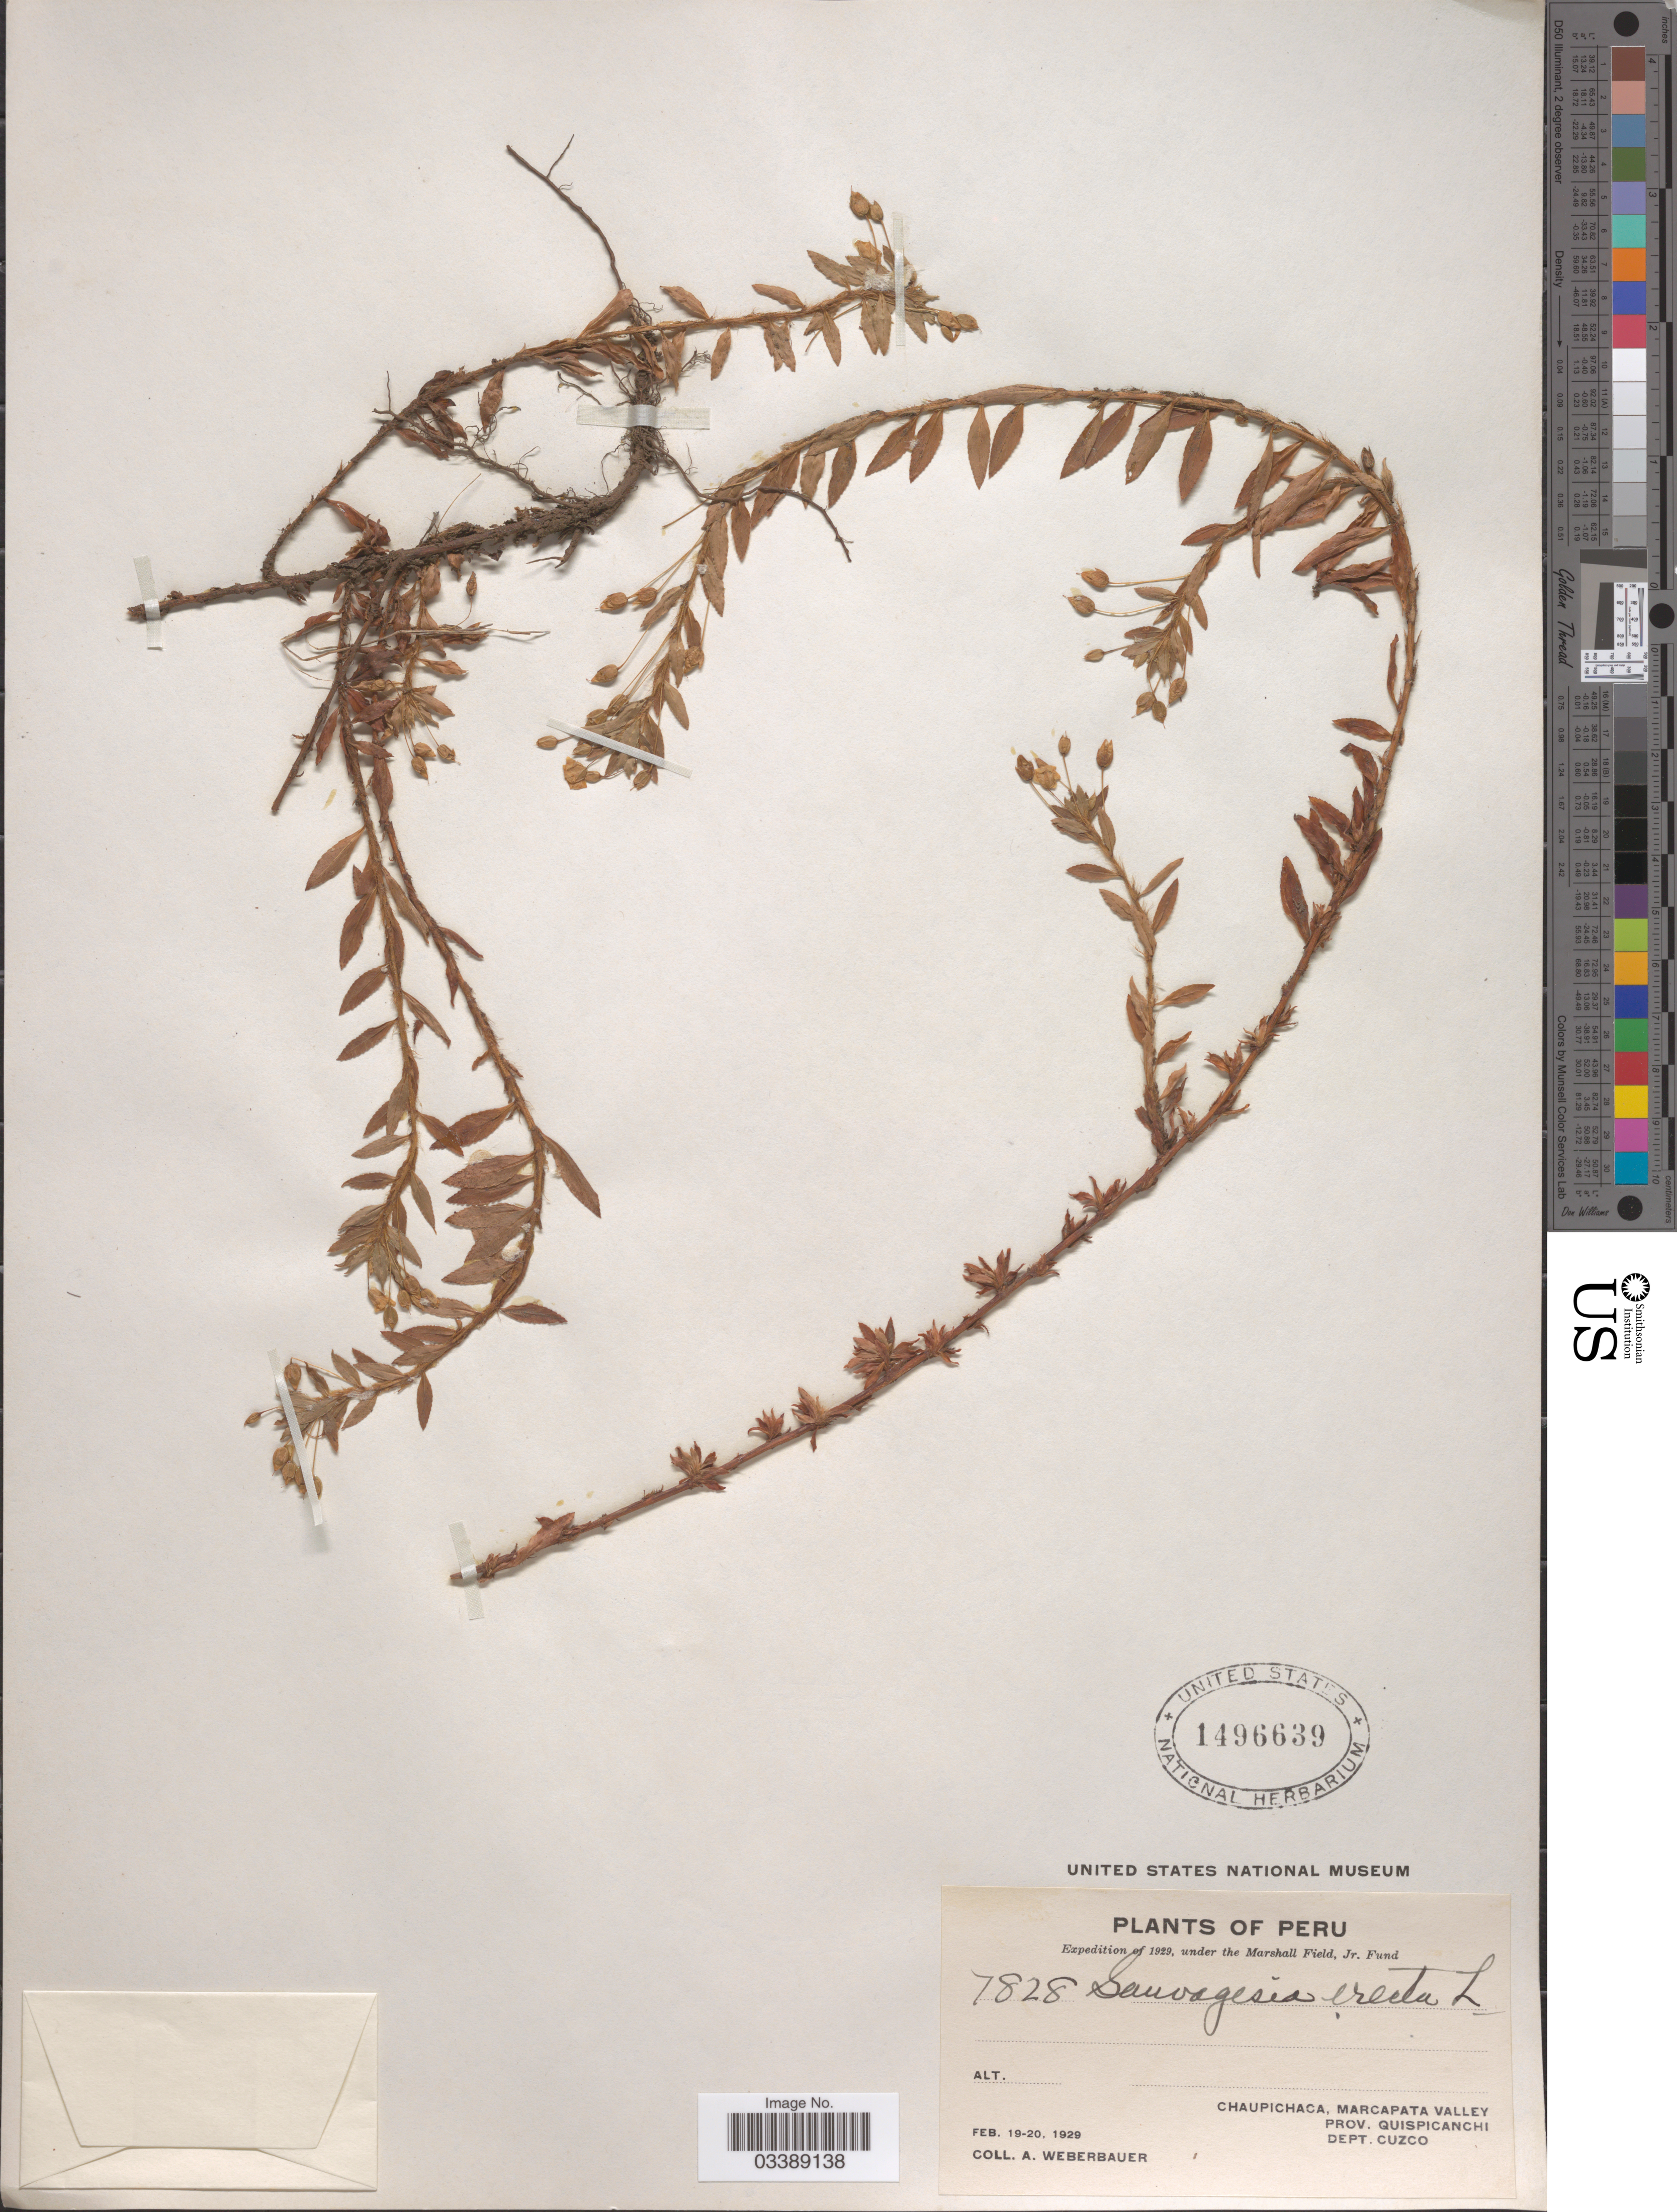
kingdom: Plantae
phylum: Tracheophyta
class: Magnoliopsida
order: Malpighiales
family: Ochnaceae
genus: Sauvagesia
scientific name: Sauvagesia erecta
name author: L.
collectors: A. Weberbauer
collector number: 7828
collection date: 1929-02-19/1929-02-20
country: Peru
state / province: Cusco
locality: Chaupichaca, Marcapata Valley. Prov. Quispicanchi. Dept. Cuzco.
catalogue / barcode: US 1496639